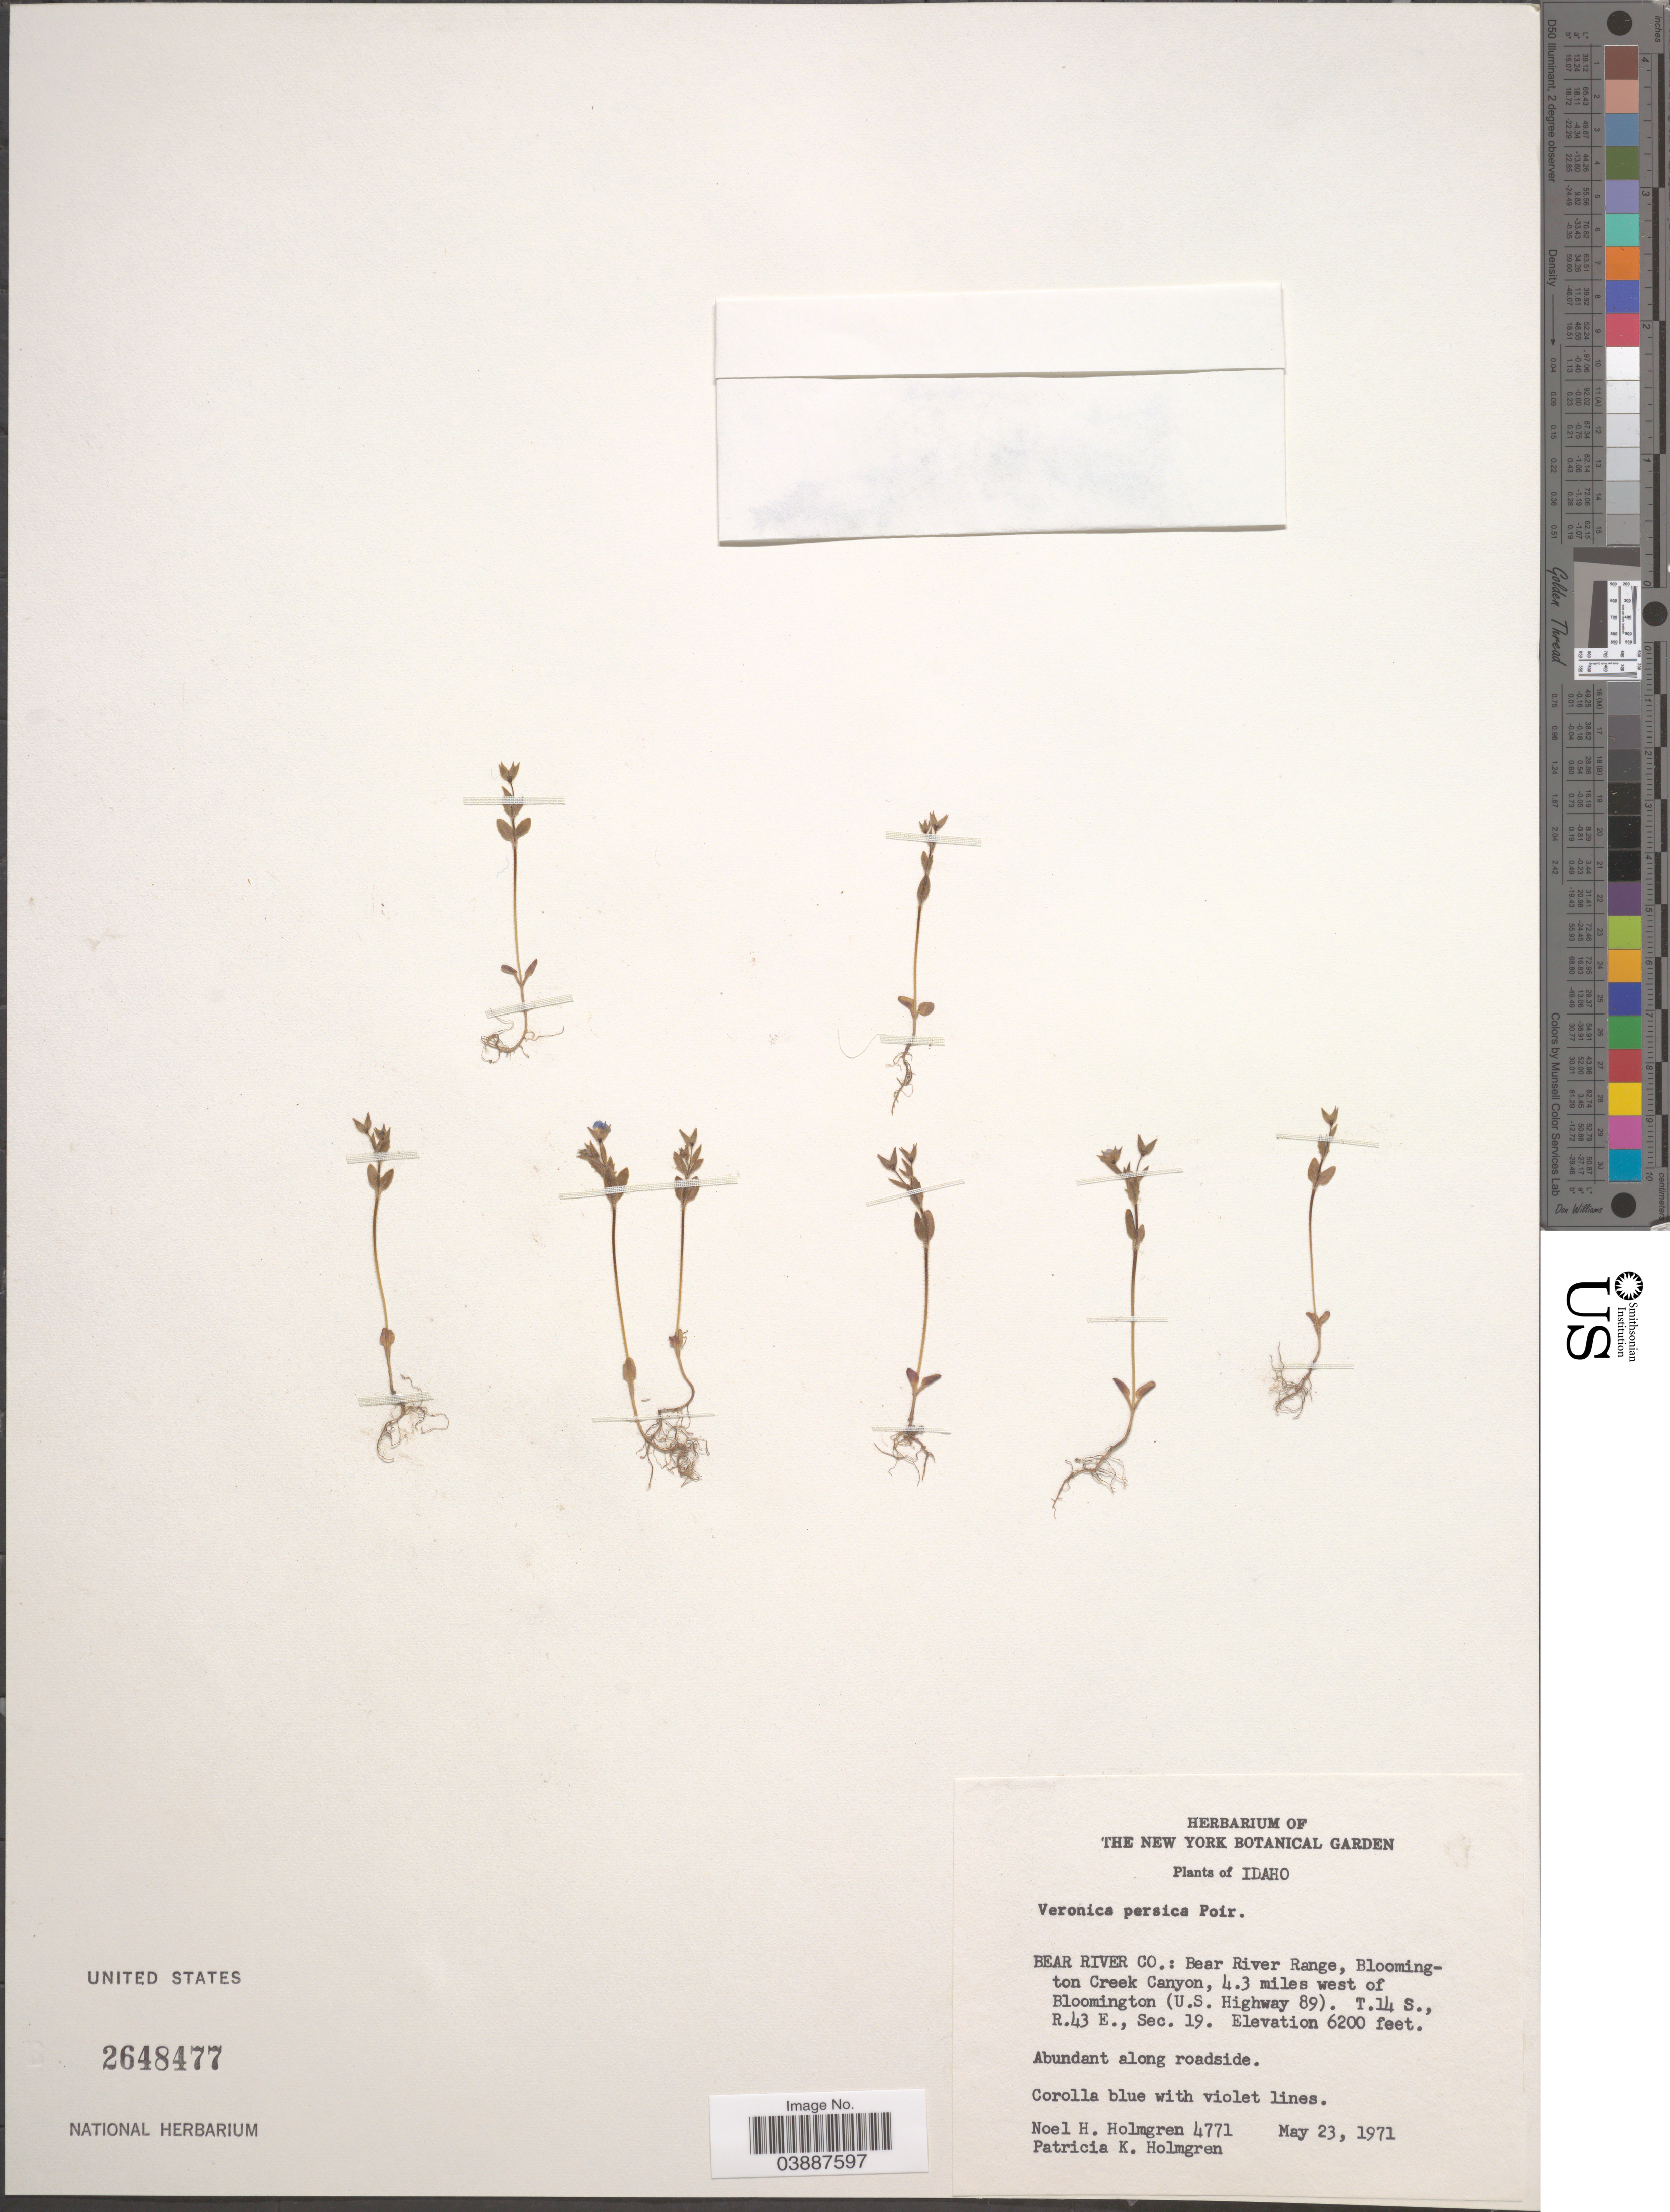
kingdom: Plantae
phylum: Tracheophyta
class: Magnoliopsida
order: Lamiales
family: Plantaginaceae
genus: Veronica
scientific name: Veronica persica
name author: Poir.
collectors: N. H. Holmgren & P. K. Holmgren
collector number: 4771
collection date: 1971-05-23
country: United States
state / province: Idaho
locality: Bear River Co.: Bear River Range, Bloomington Creek Canyon, 4.3 miles west of Bloomington (U.S. Highway 89). T.14 S., R.43 E., Sec. 19.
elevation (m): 1890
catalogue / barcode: US 2648477